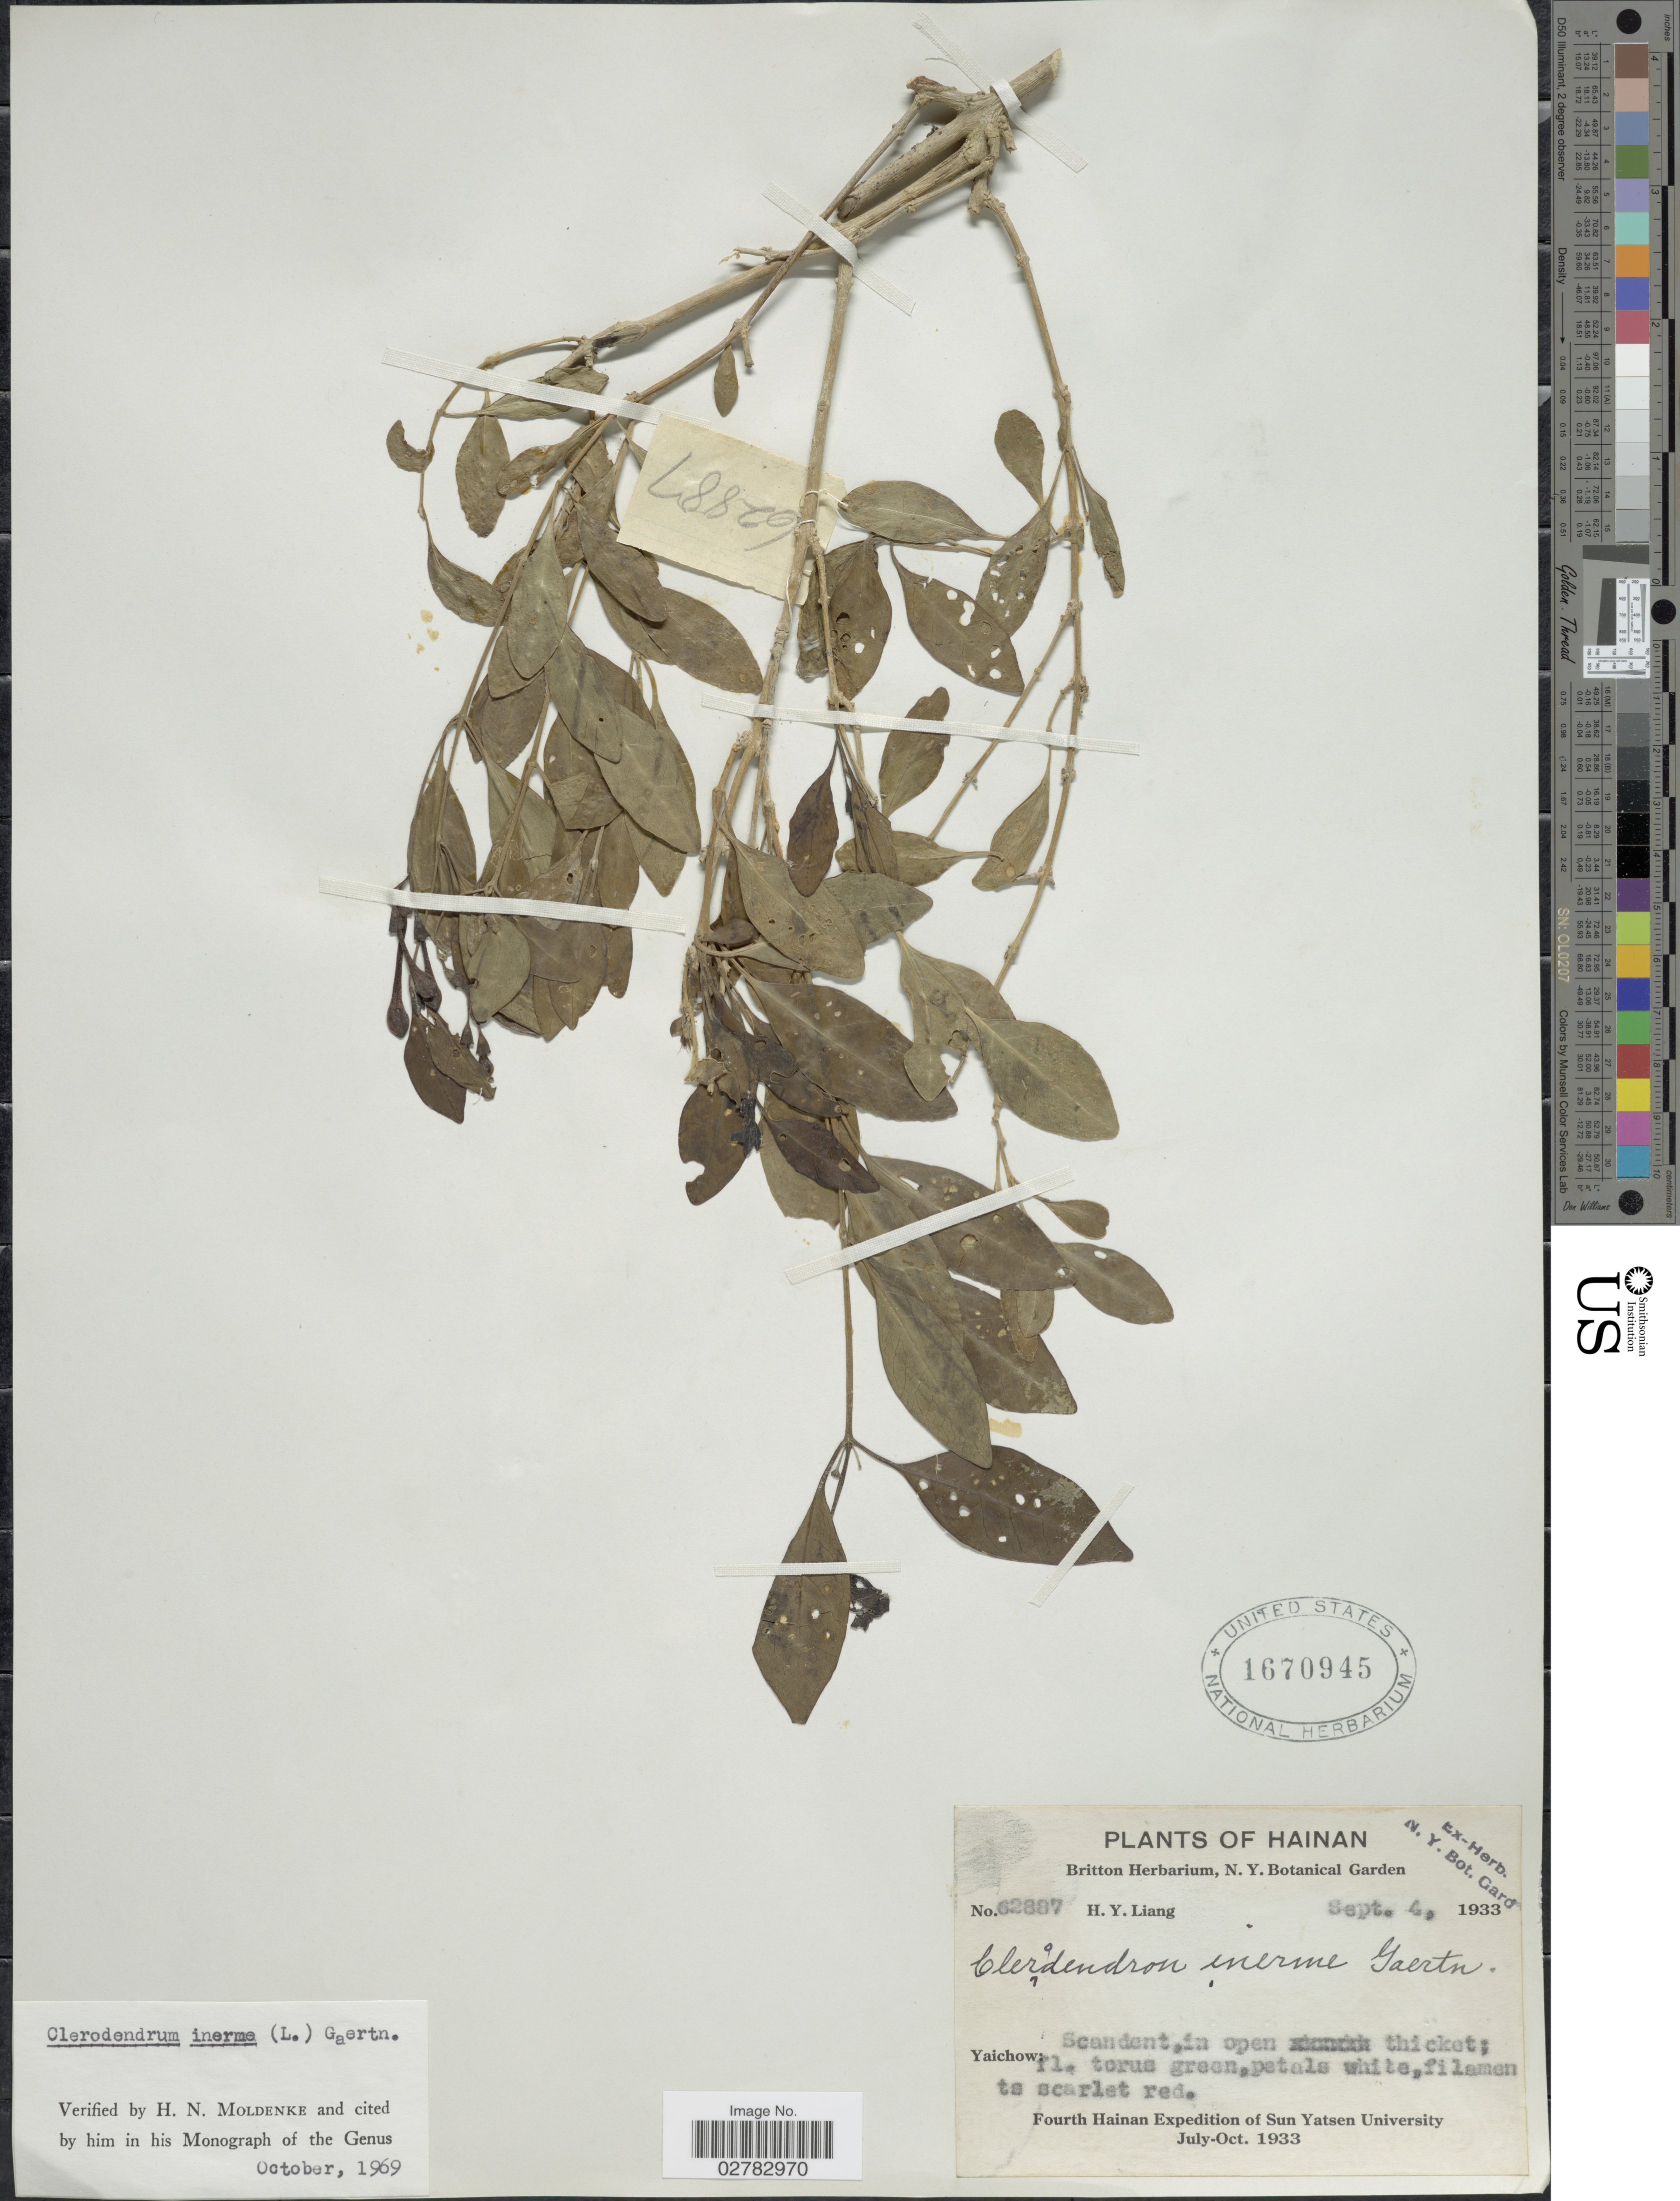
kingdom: Plantae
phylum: Tracheophyta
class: Magnoliopsida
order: Lamiales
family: Lamiaceae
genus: Clerodendrum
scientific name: Clerodendrum inerme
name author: (L.) Gaertn.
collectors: H. Y. Liang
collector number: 62887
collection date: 1933-09-04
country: China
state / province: Hainan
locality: Yaichow.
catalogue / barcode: US 1670945